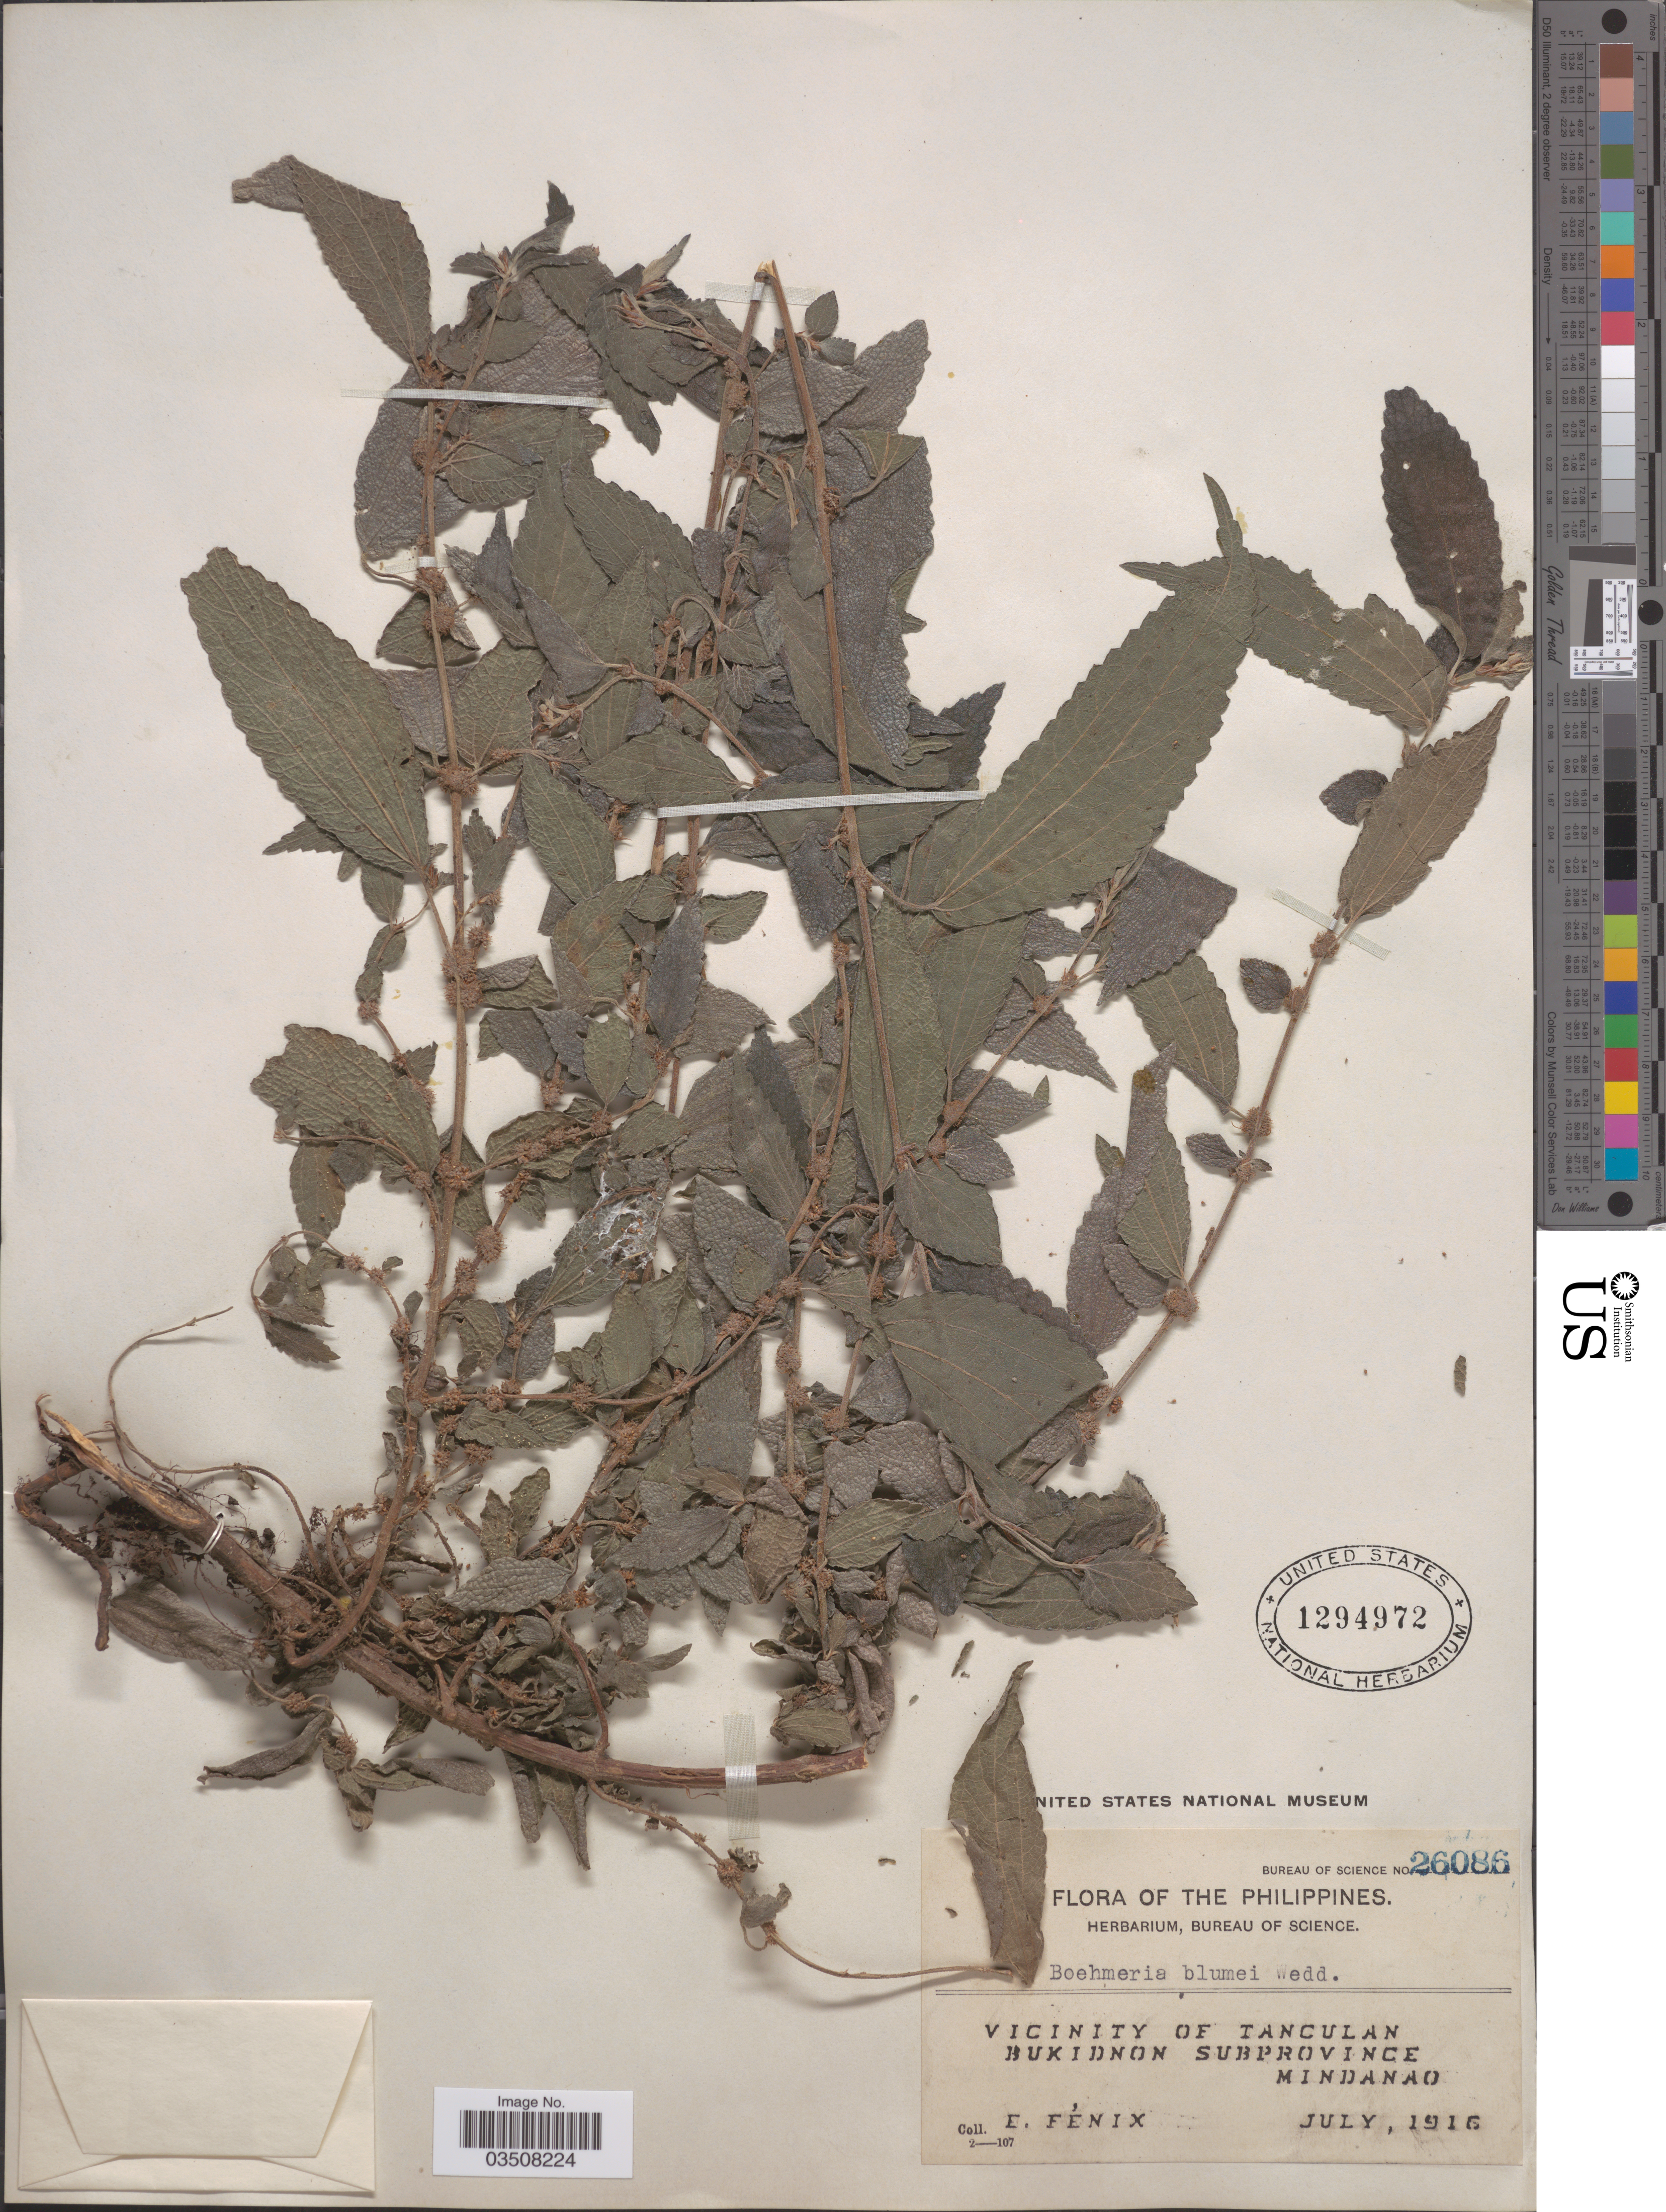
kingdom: Plantae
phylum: Tracheophyta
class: Magnoliopsida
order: Rosales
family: Urticaceae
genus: Boehmeria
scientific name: Boehmeria blumei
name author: Wedd.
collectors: E. Fénix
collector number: Bureau of Science 26086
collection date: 1916-07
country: Philippines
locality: Vicinity of Tanculan, Bukidnon Subprovince, Mindanao.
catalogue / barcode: US 1294972